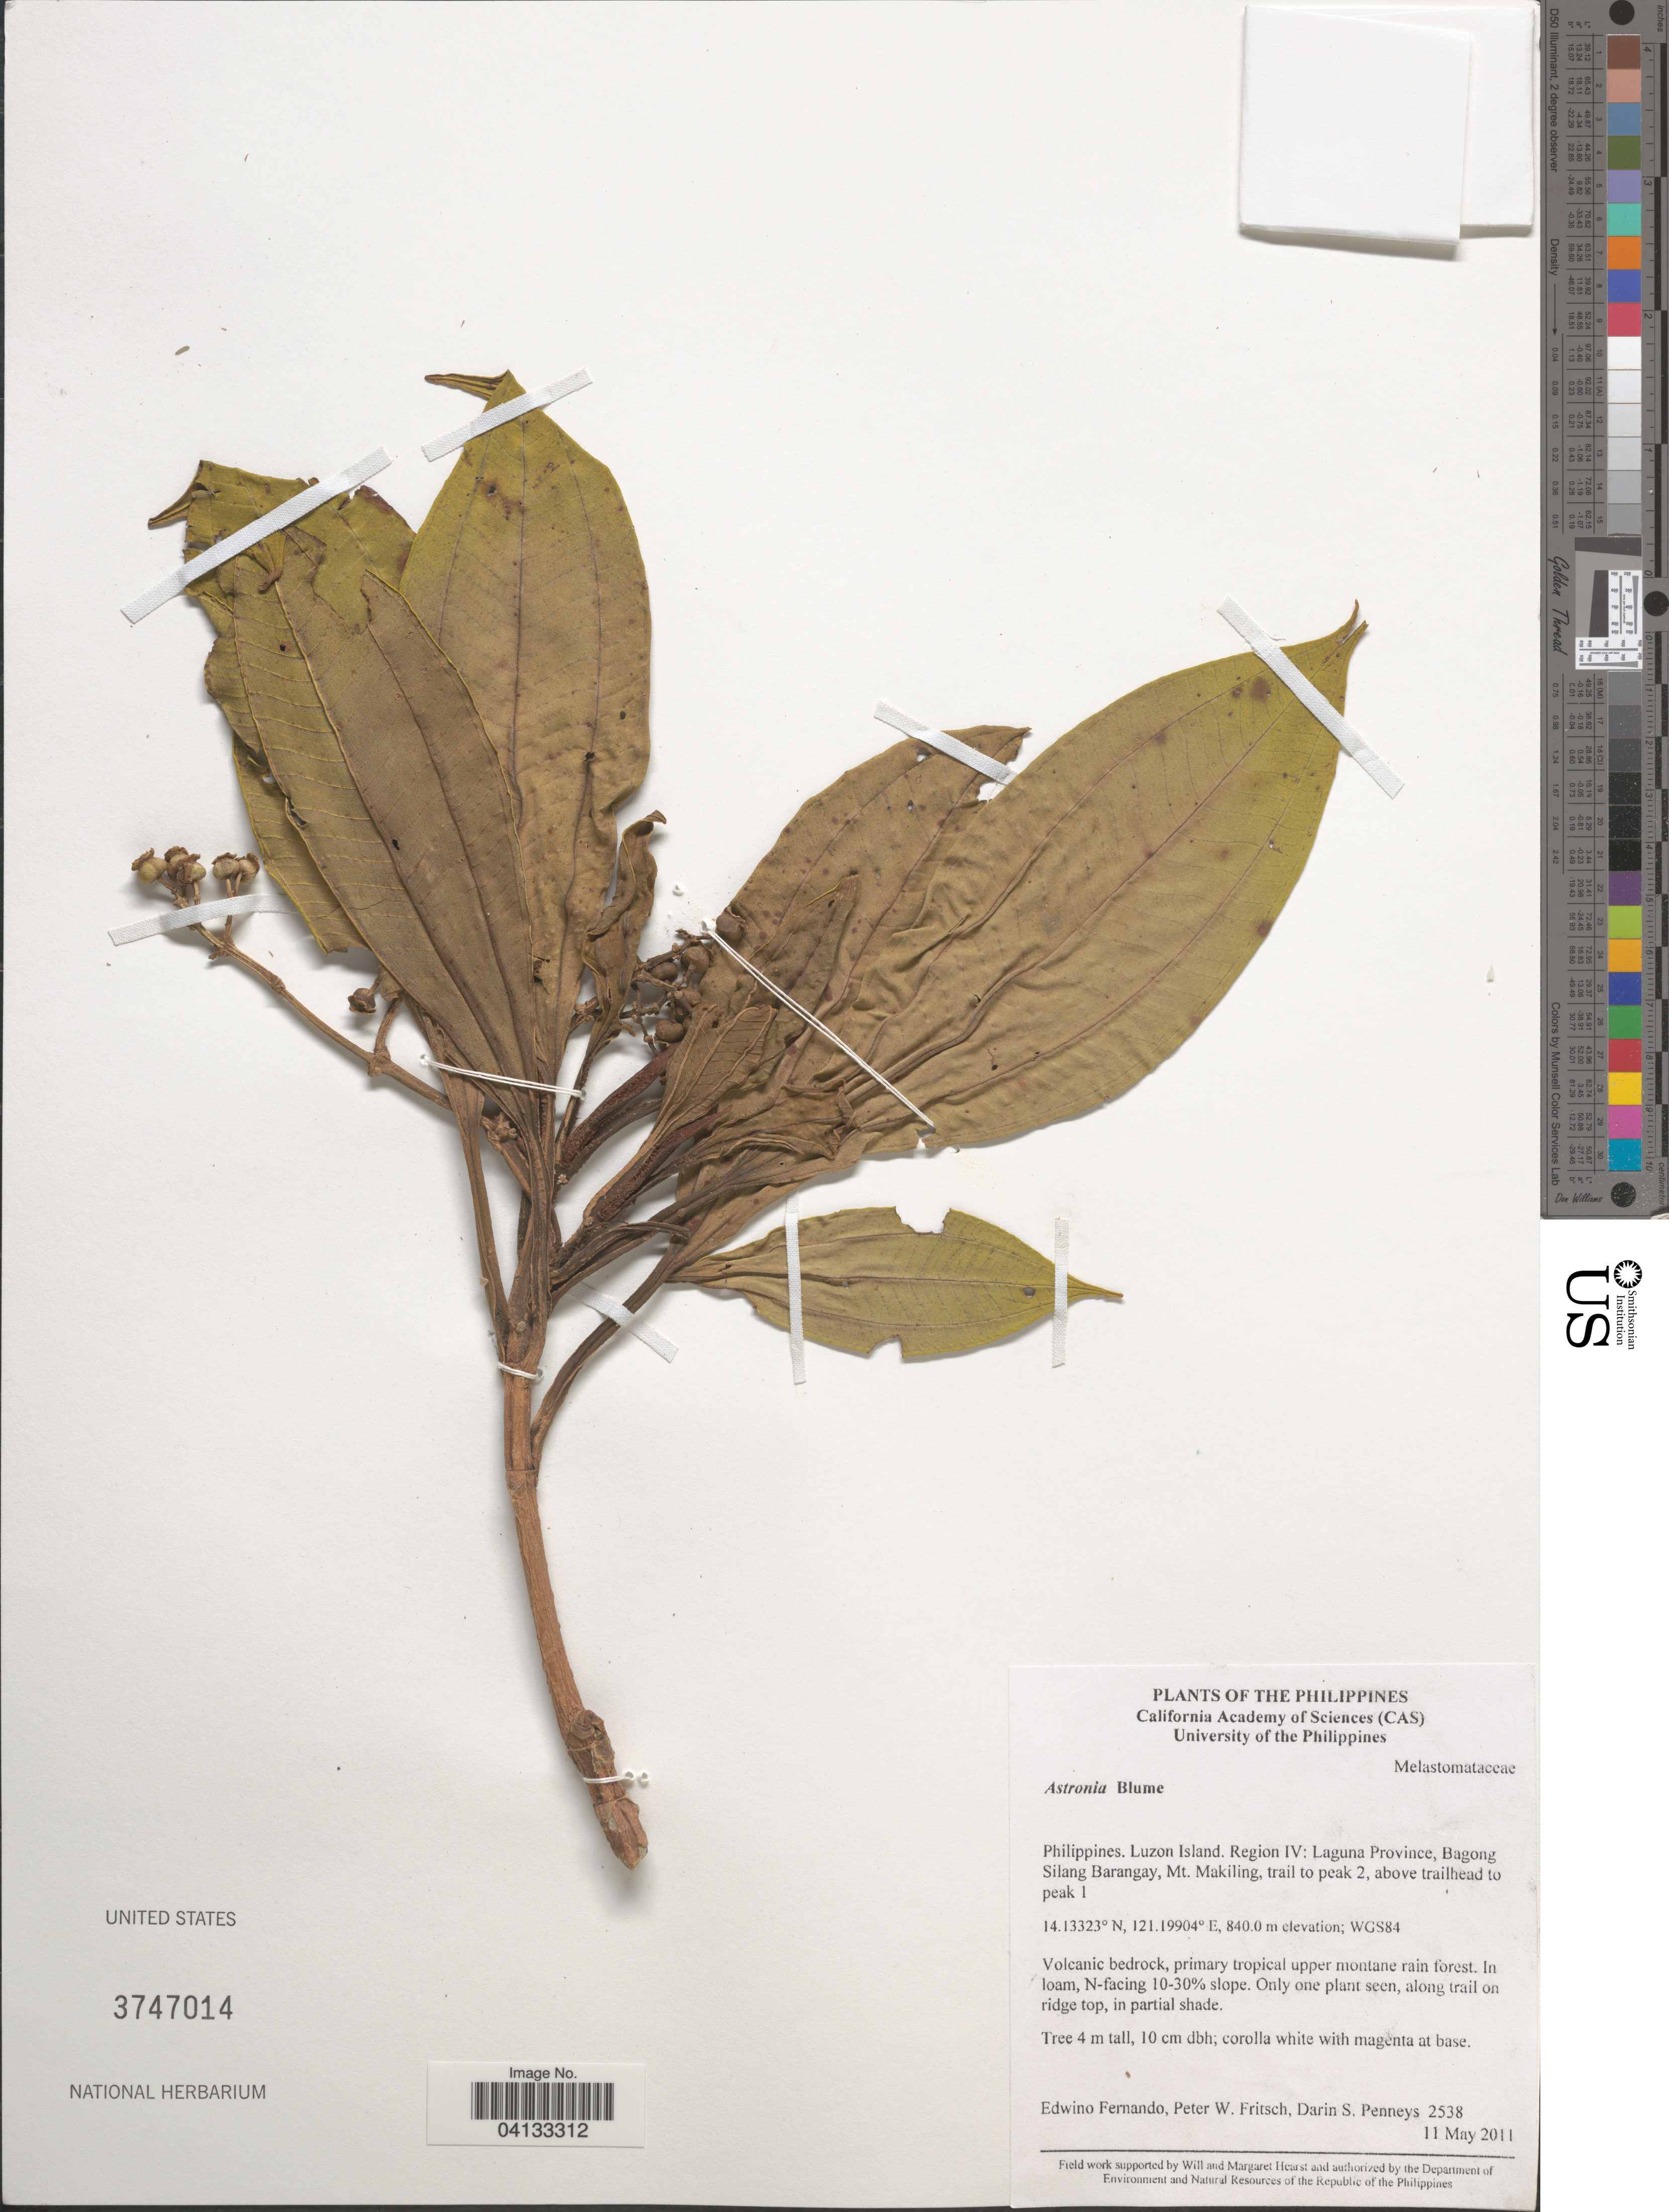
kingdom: Plantae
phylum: Tracheophyta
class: Magnoliopsida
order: Myrtales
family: Melastomataceae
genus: Astronia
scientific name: Astronia sp.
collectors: E. S. Fernando, P. W. Fritsch & D. S. Penneys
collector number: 2538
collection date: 2011-05-11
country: Philippines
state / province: Calabarzon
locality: Luzon Island. Region IV: Laguna Province, Bagong Silang Barangay, Mt. Makiling, trail to peak 2, above trailhead to peak 1.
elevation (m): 840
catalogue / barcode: US 3747014